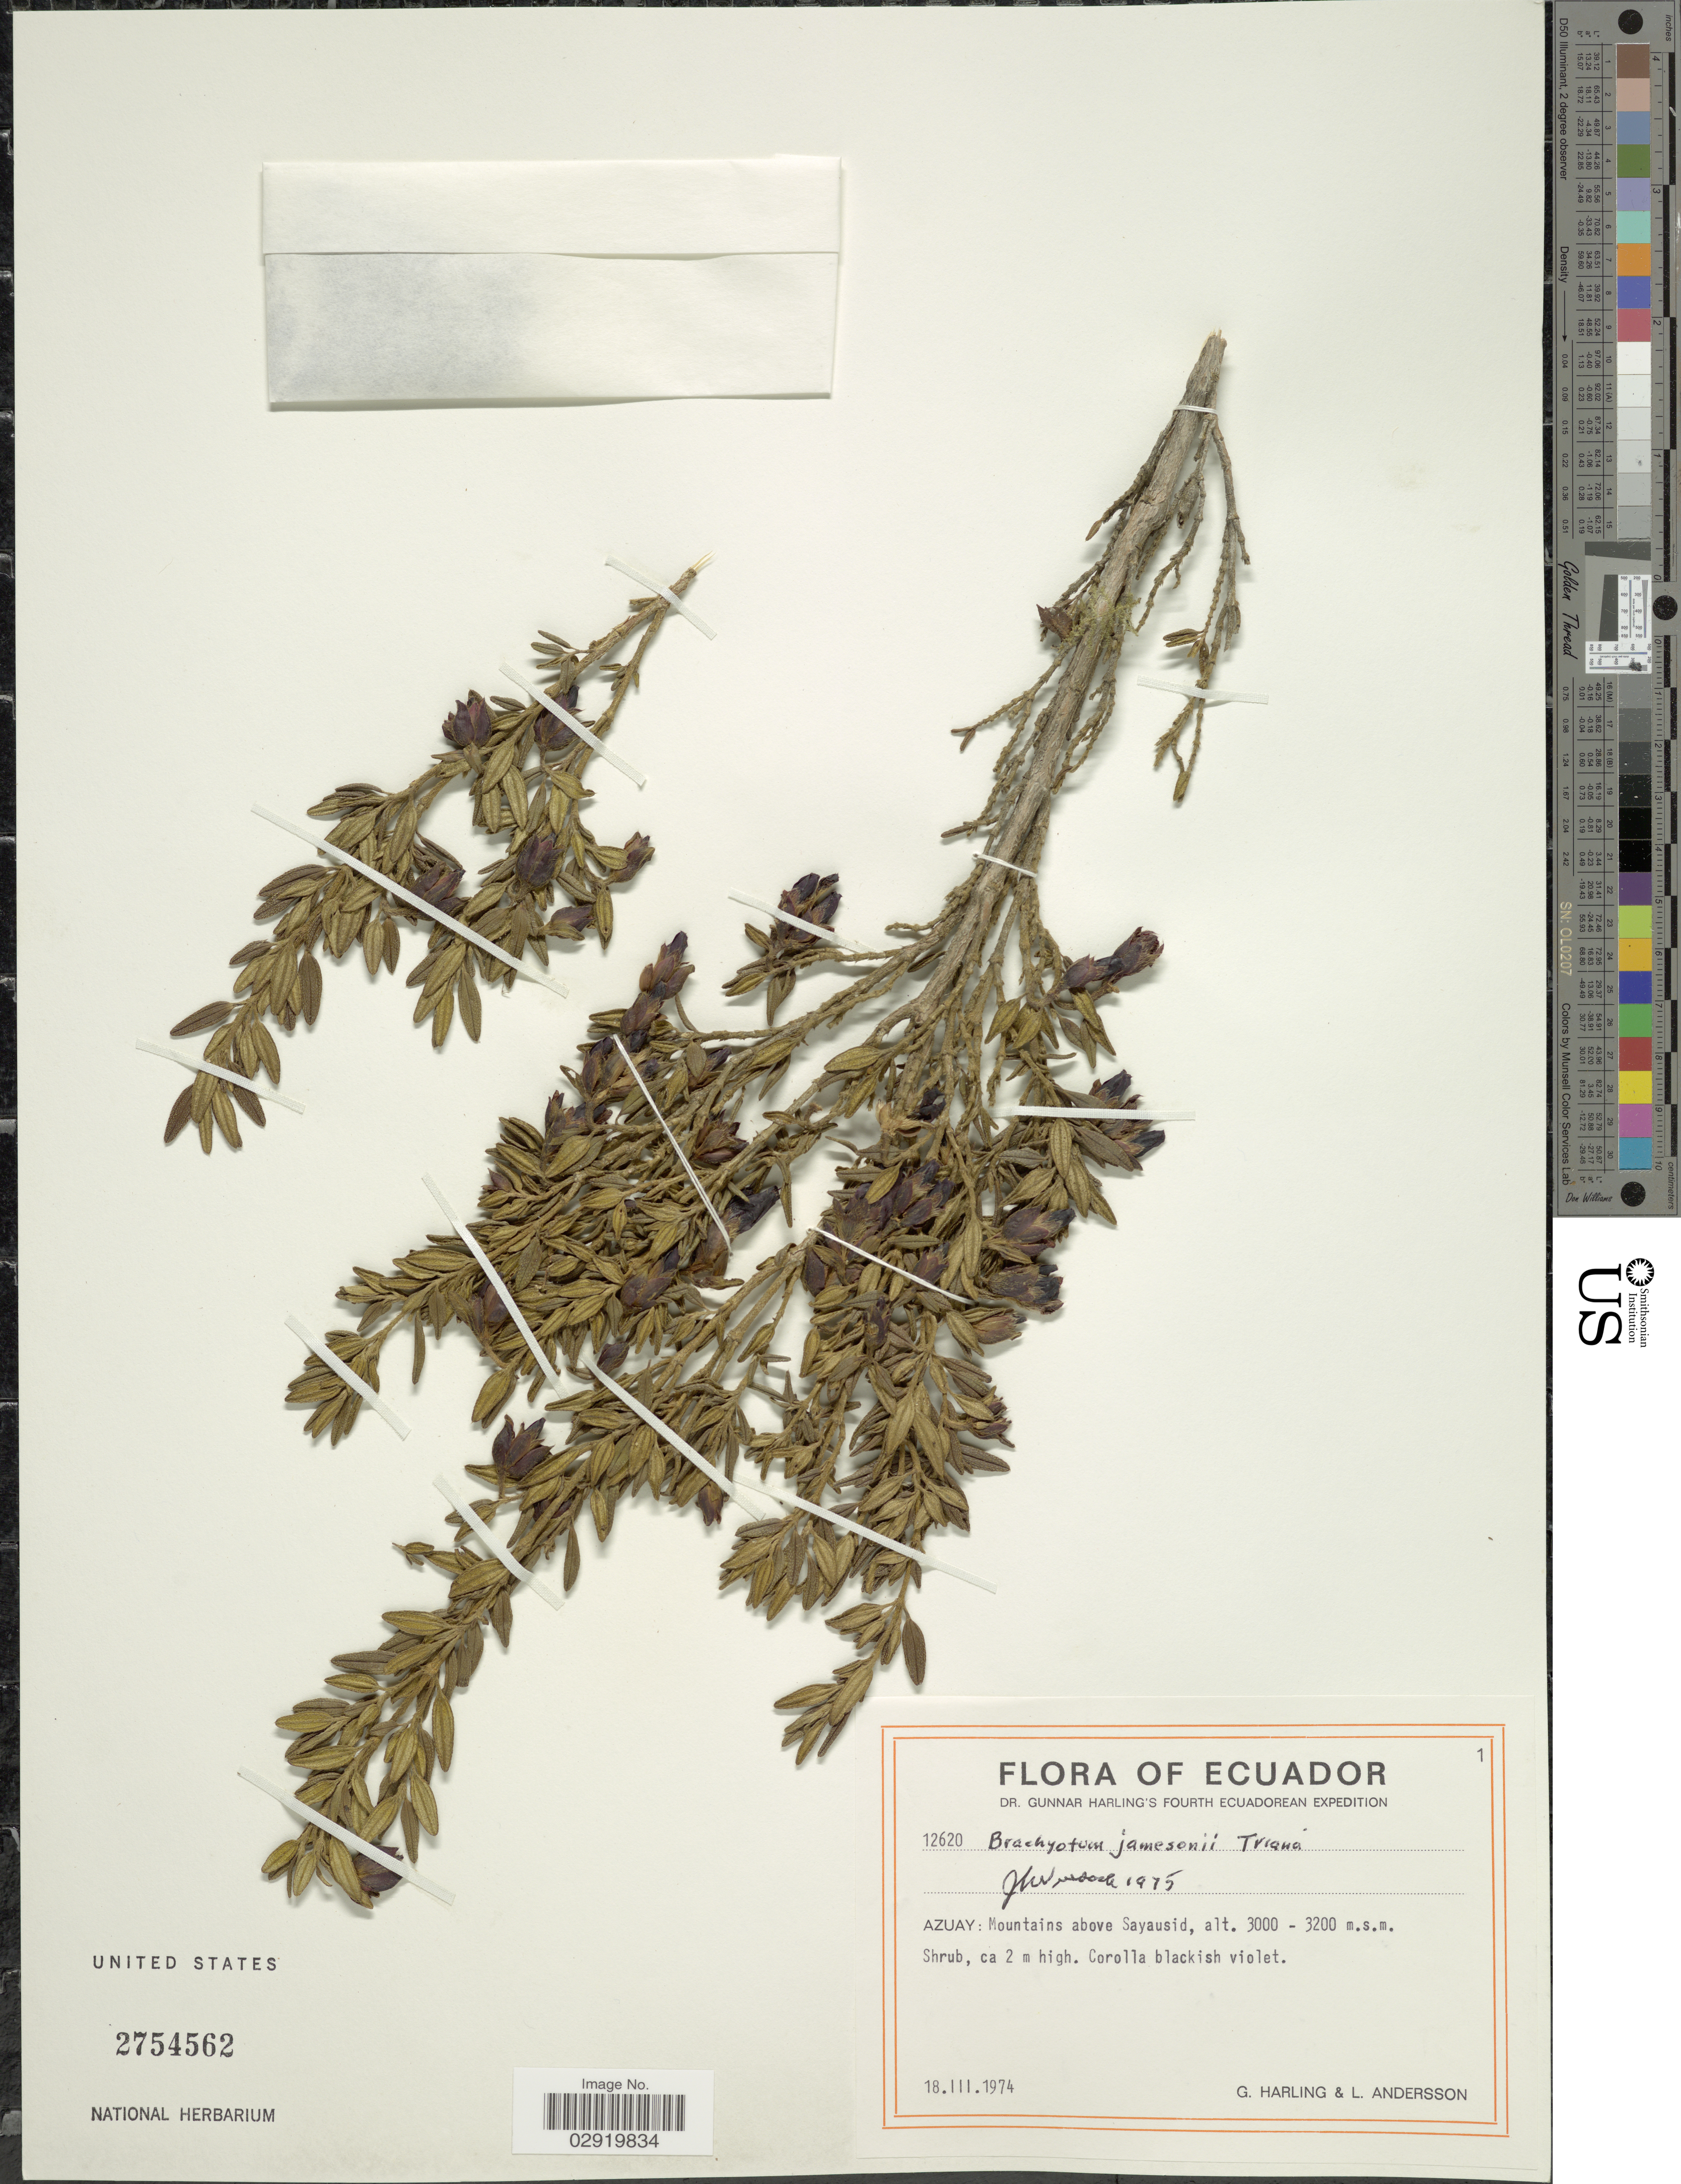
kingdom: Plantae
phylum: Tracheophyta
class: Magnoliopsida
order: Myrtales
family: Melastomataceae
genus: Brachyotum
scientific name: Brachyotum jamesonii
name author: Triana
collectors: G. Harling & L. Andersson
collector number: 12620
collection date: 1974-03-18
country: Ecuador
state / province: Azuay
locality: Mountains above Sayausid.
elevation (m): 3000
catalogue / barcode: US 2754562